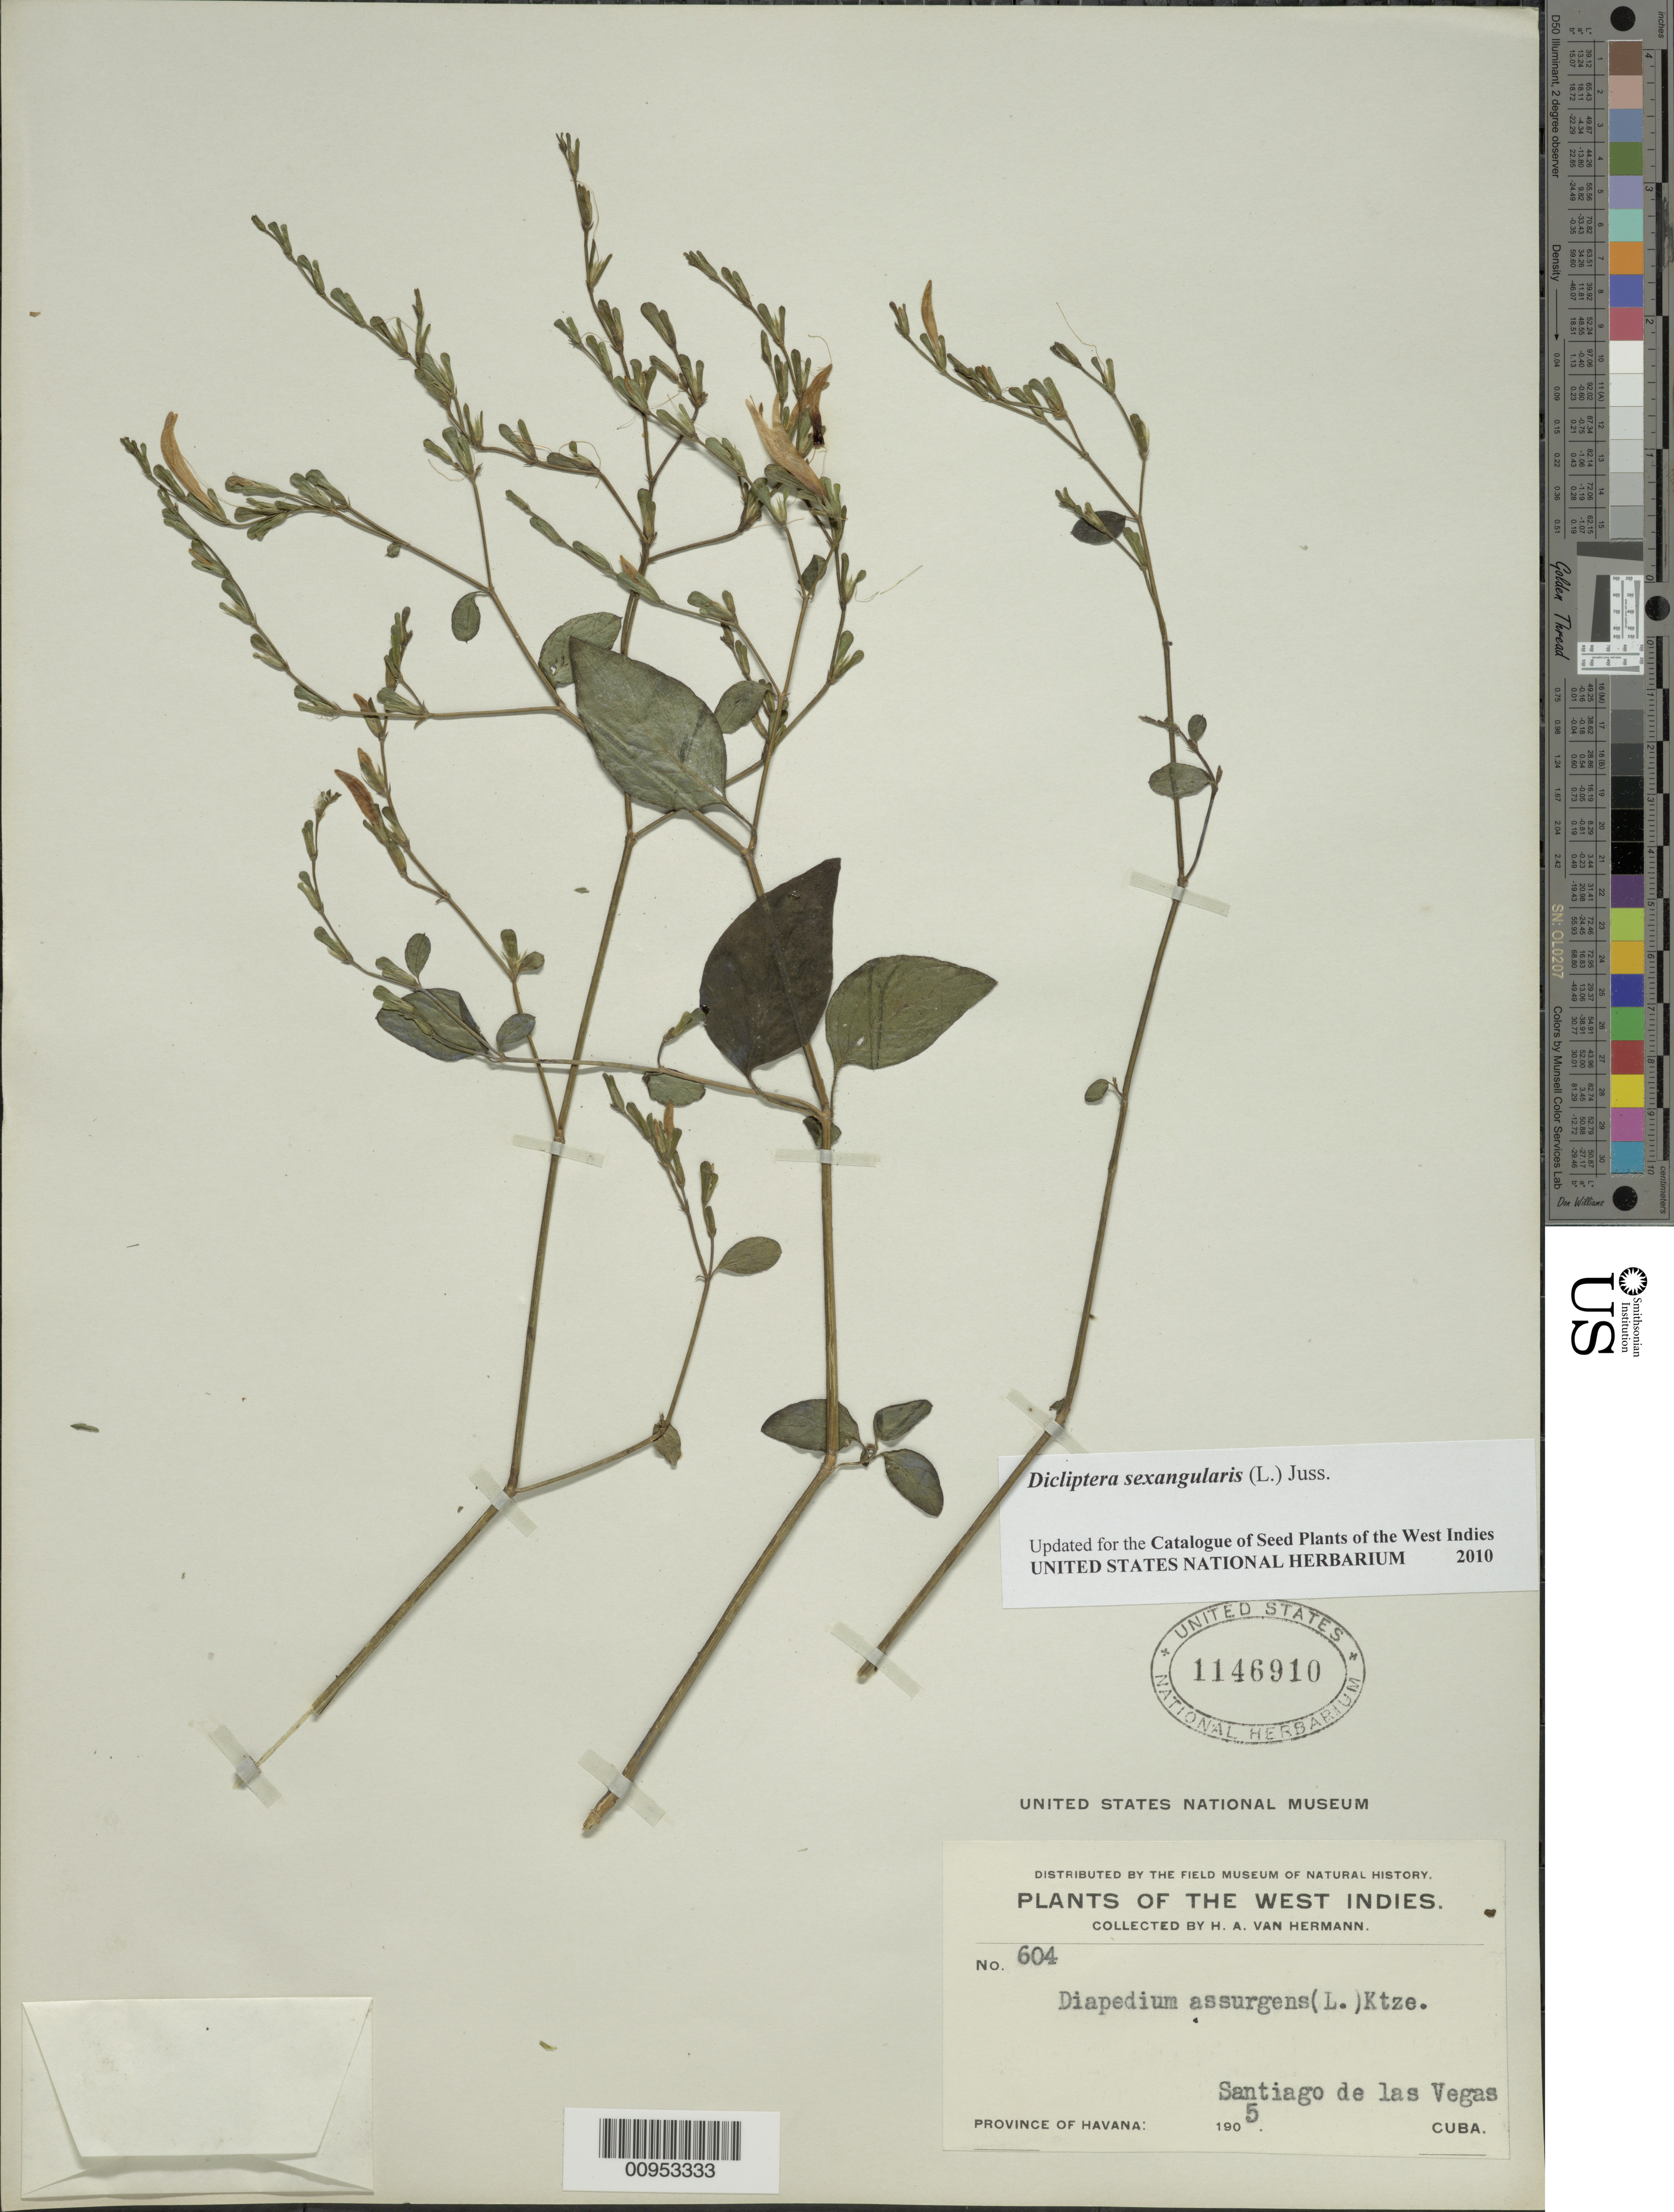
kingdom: Plantae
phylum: Tracheophyta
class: Magnoliopsida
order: Lamiales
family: Acanthaceae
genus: Dicliptera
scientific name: Dicliptera sexangularis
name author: (L.) Juss.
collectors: H. A. Van Hermann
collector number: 604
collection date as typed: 1905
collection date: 1905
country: Cuba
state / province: La Habana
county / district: Municipio Boyeros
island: Cuba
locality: Santiago de las Vegas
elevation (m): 97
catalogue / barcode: US 1146910